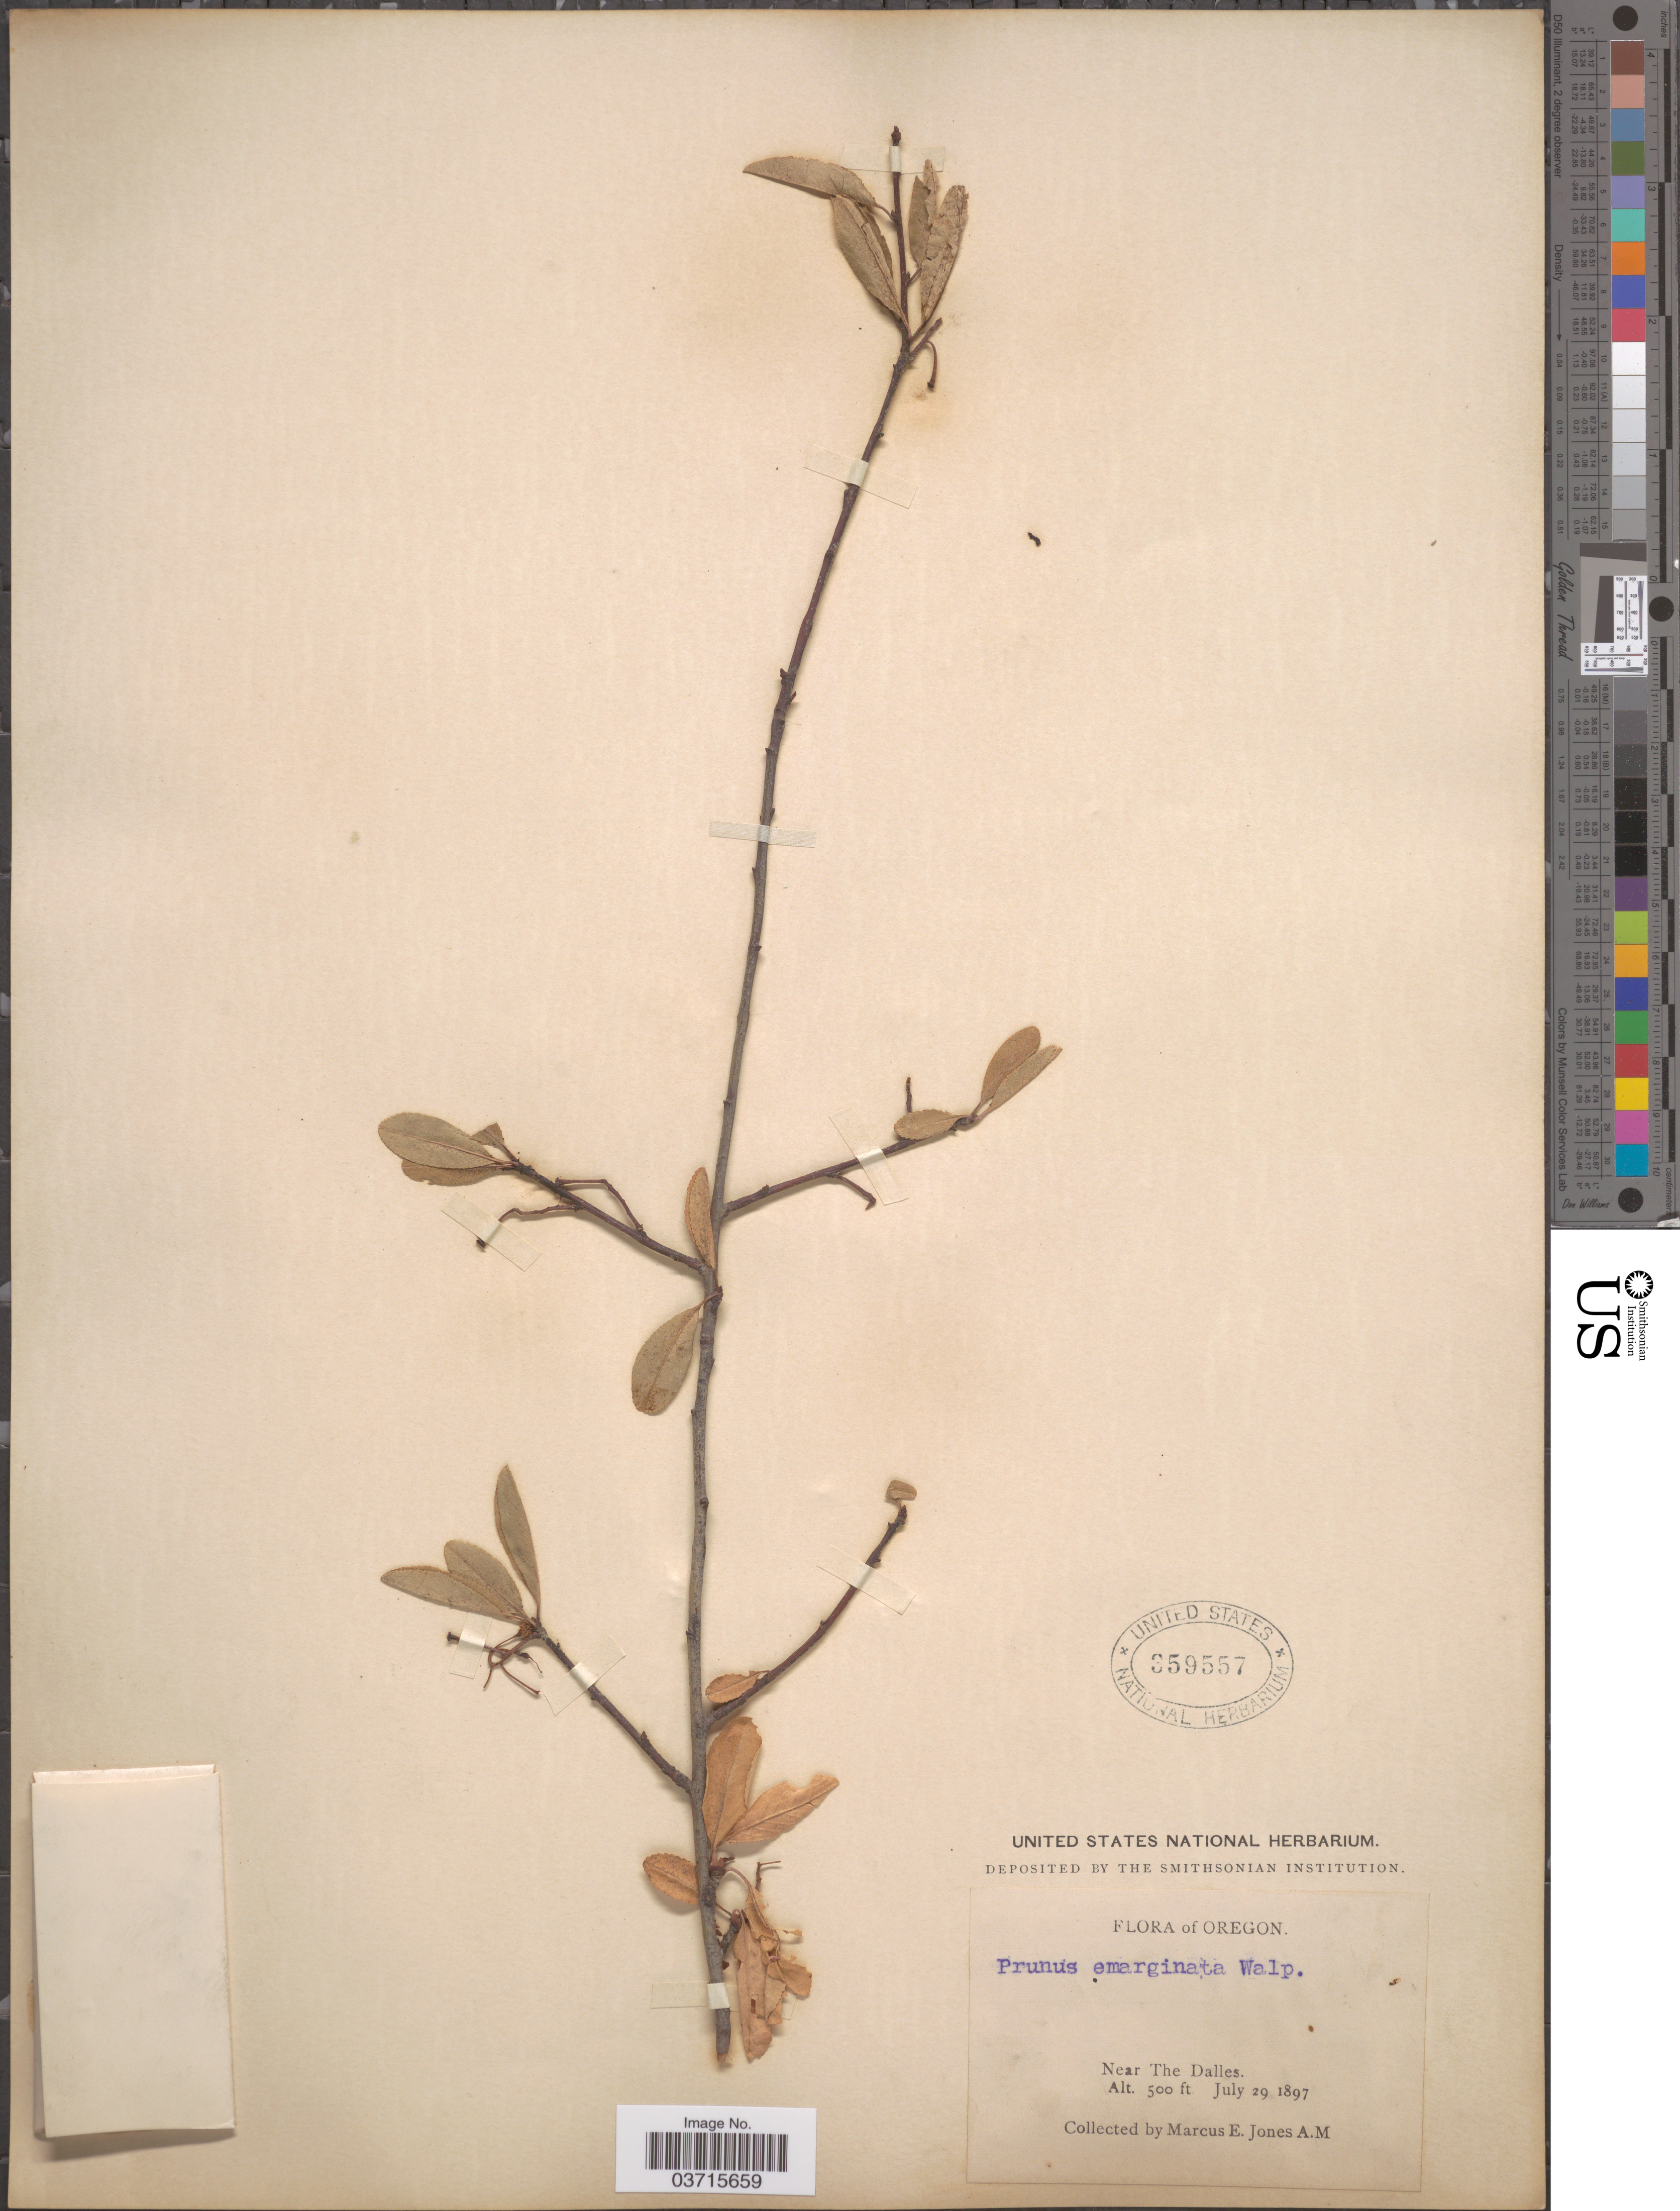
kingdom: Plantae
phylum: Tracheophyta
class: Magnoliopsida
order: Rosales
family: Rosaceae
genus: Prunus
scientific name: Prunus emarginata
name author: (Douglas ex Hook.) Eaton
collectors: M. E. Jones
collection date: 1897-07-29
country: United States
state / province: Oregon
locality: Near The Dalles.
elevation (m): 152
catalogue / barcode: US 359557